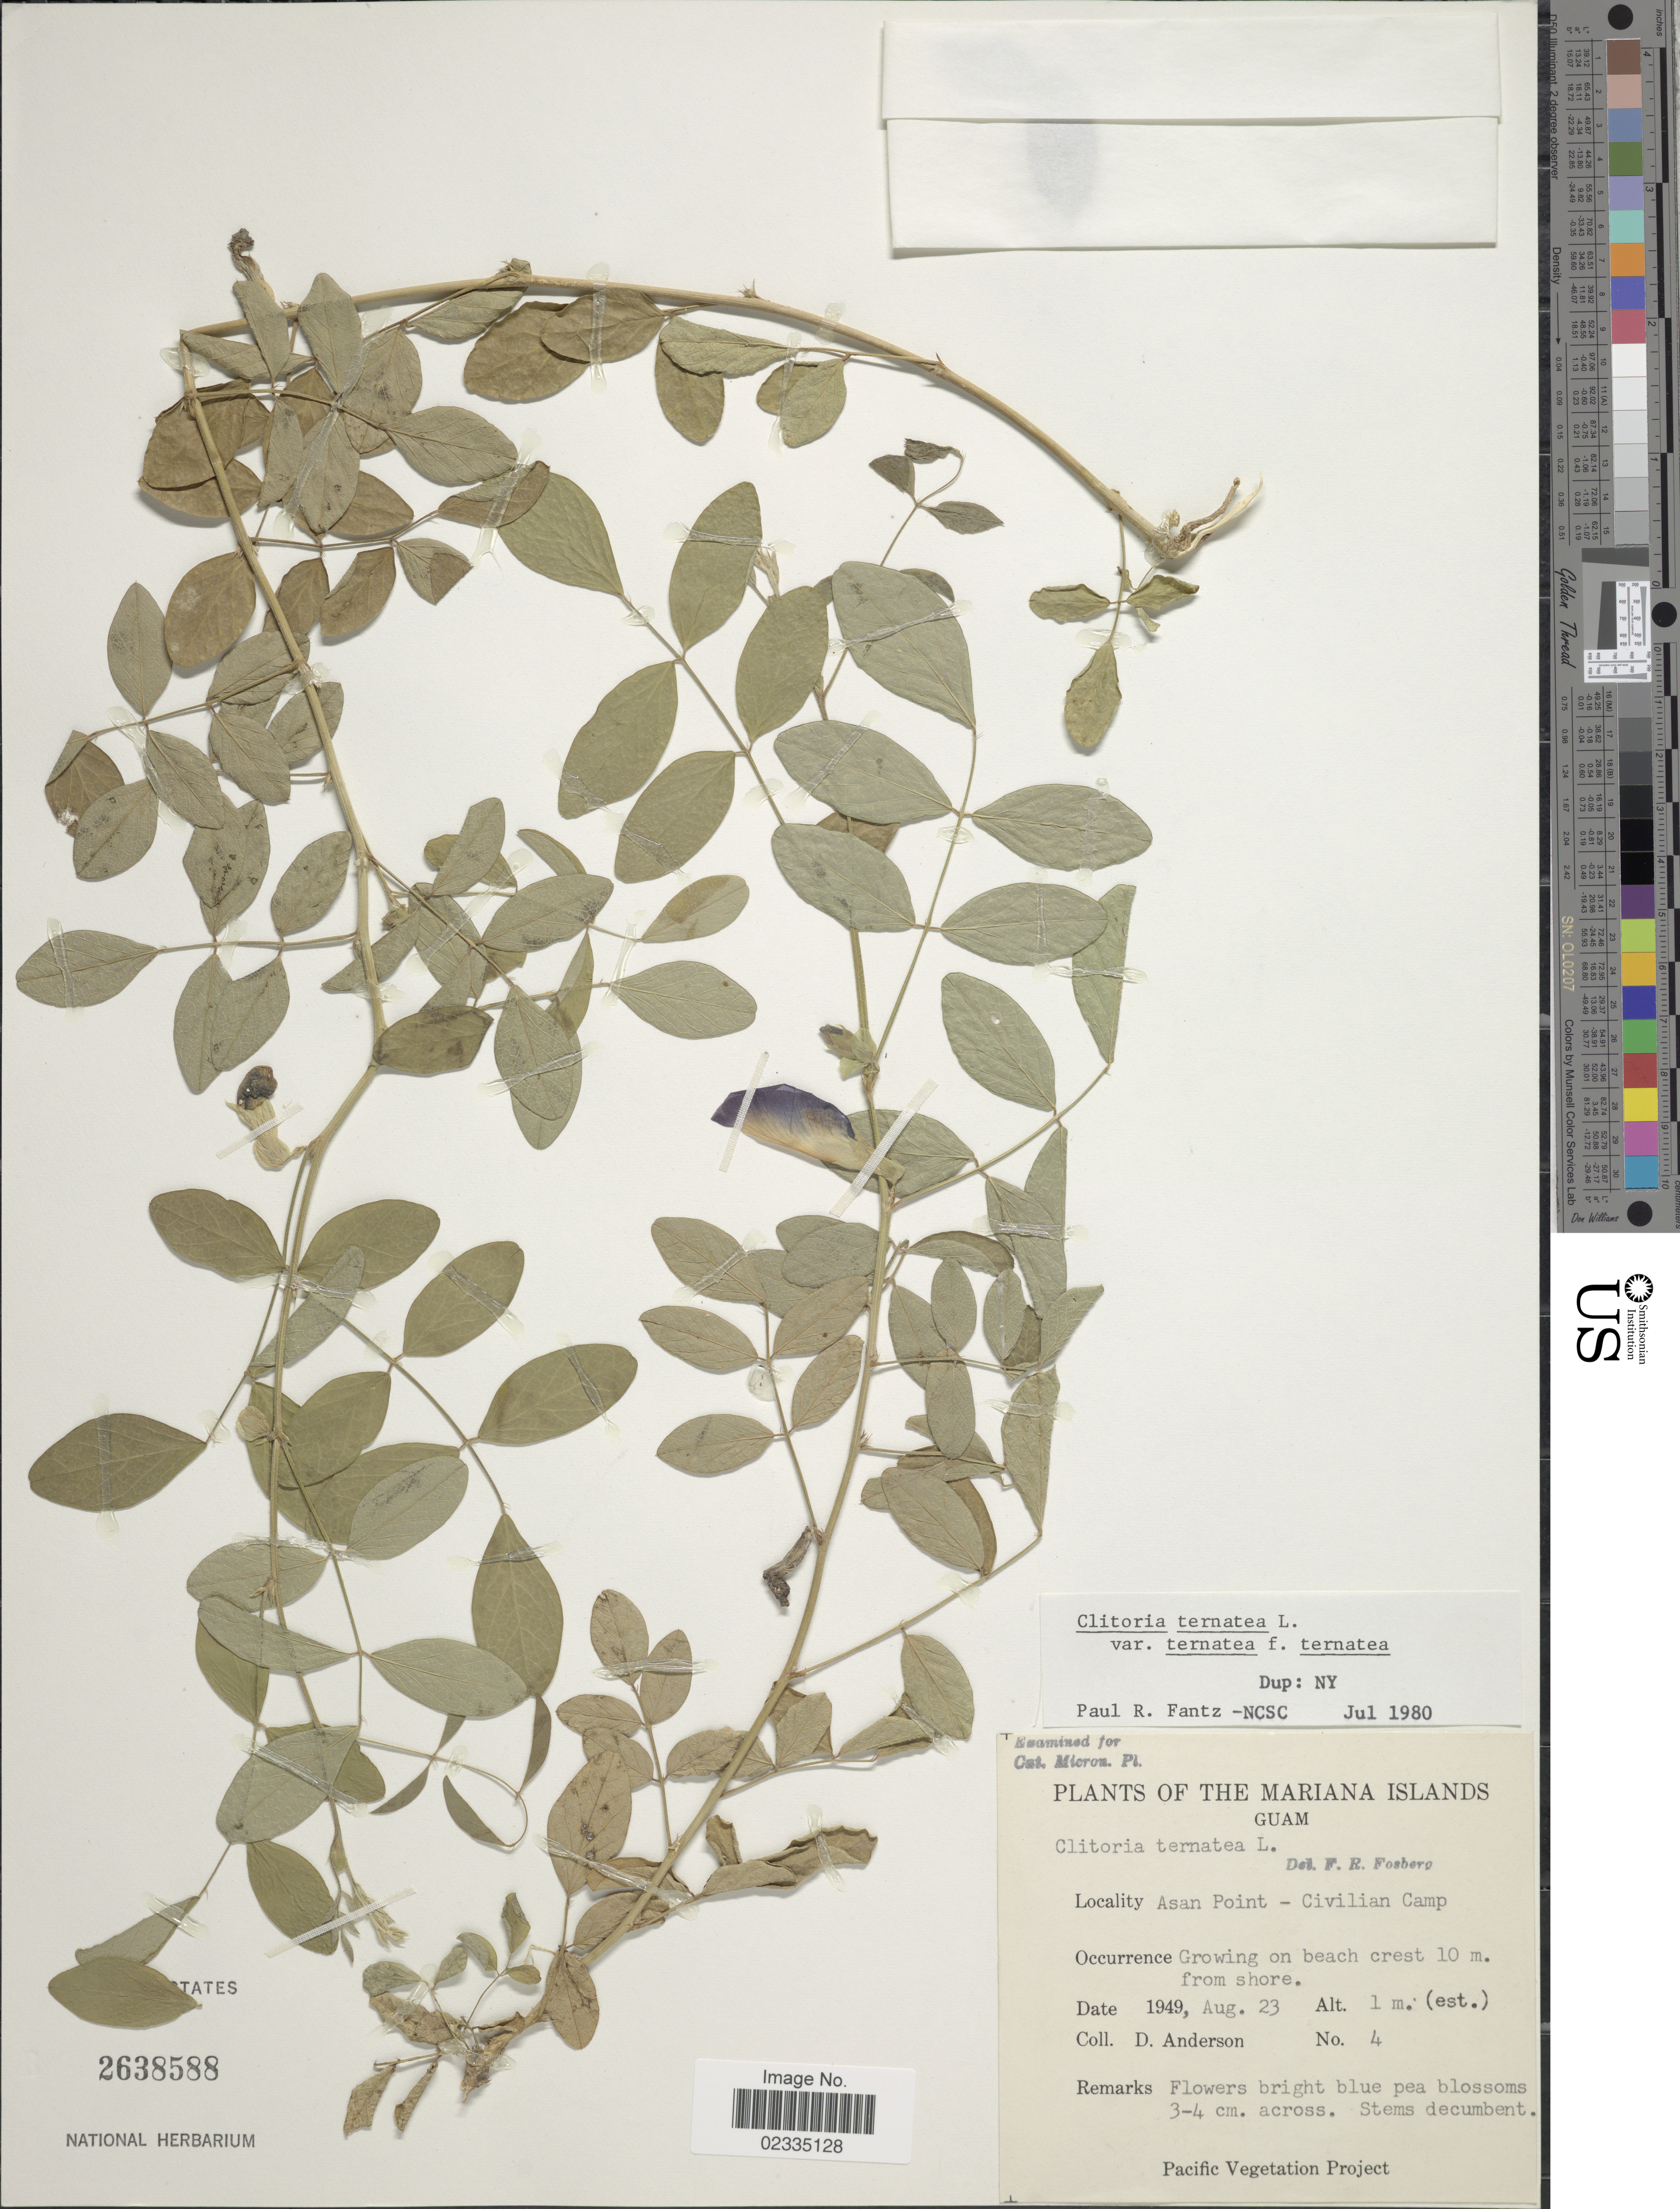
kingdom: Plantae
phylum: Tracheophyta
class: Magnoliopsida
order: Fabales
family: Fabaceae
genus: Clitoria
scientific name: Clitoria ternatea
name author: L.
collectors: D. Anderson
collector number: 4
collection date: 1949-08-23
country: Guam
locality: The Mariana Islands, Asan Point - Civilian Camp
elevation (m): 1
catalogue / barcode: US 2638588